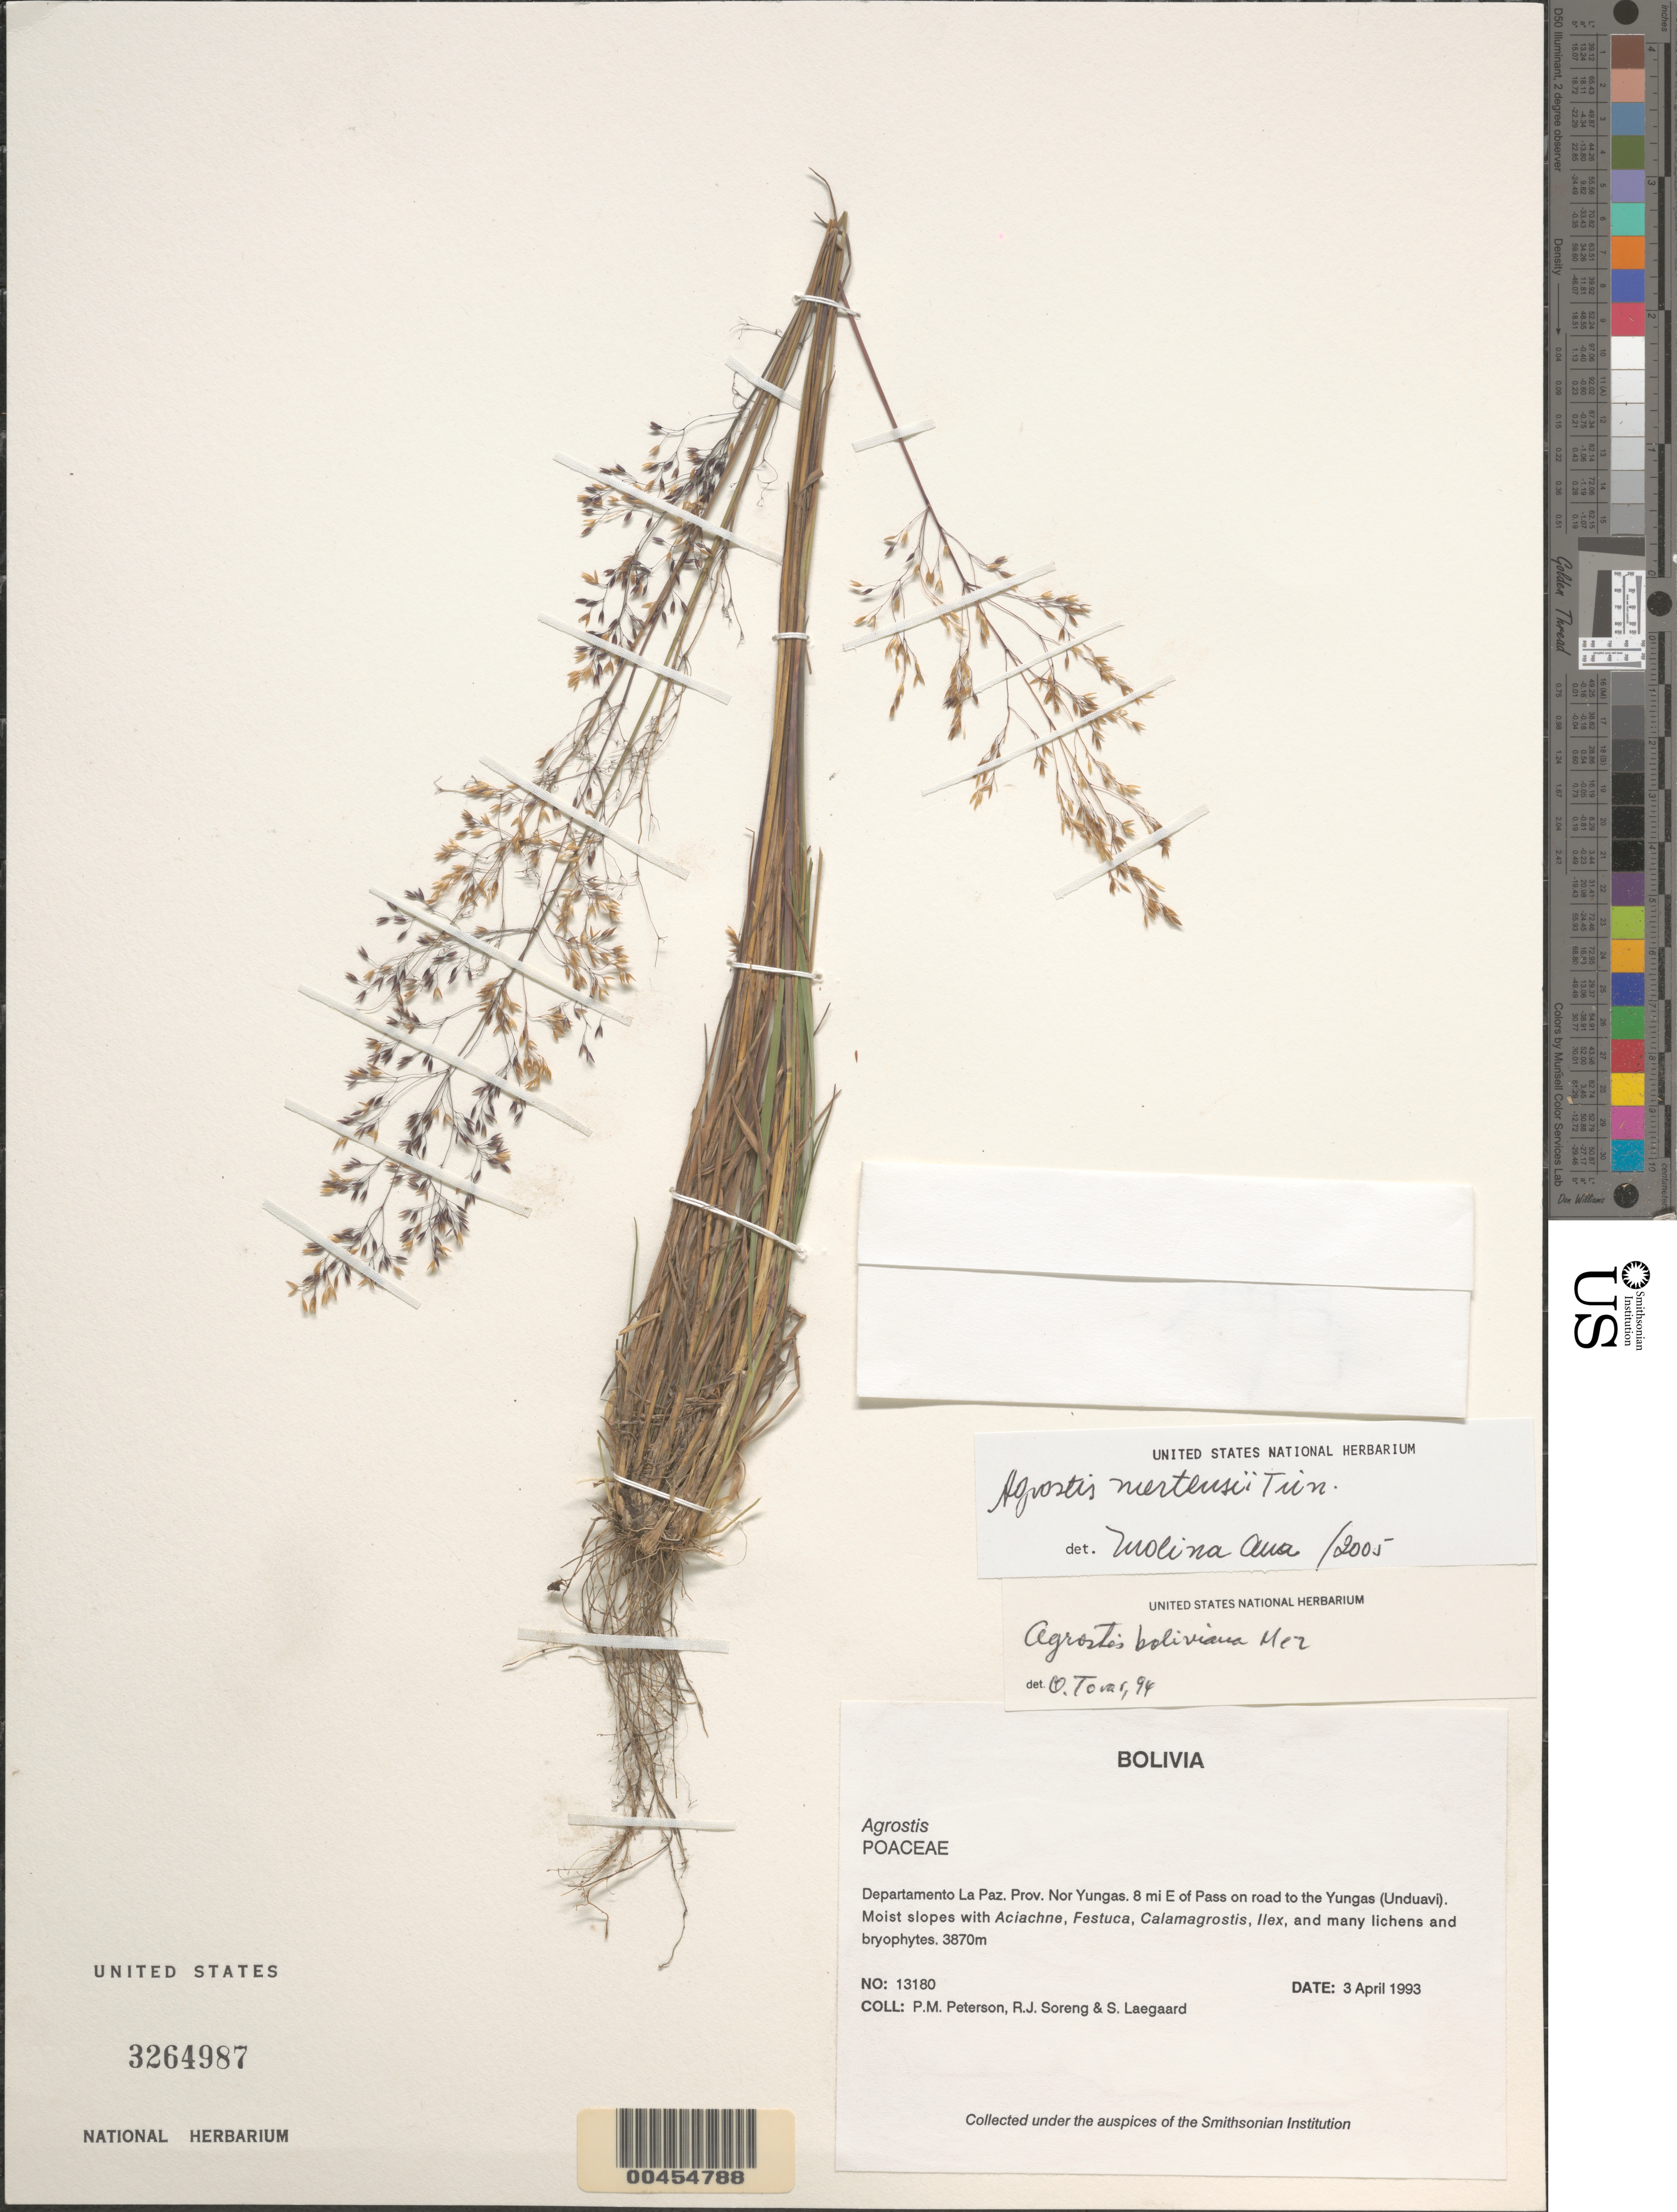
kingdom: Plantae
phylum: Tracheophyta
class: Liliopsida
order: Poales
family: Poaceae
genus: Agrostis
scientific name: Agrostis sp.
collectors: P. M. Peterson, R. J. Soreng & S. Lægaard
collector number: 13180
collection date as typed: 03 Apr 1993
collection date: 1993-04-03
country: Bolivia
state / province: La Paz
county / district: Nor Yungas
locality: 8 mi E of Pass on road to the Yungas (Unduavi).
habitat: Moist slopes with Aciachne, Festuca, Calamagrostis, Ilex, and many lichens and bryophytes.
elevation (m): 3870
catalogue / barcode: US 3264987